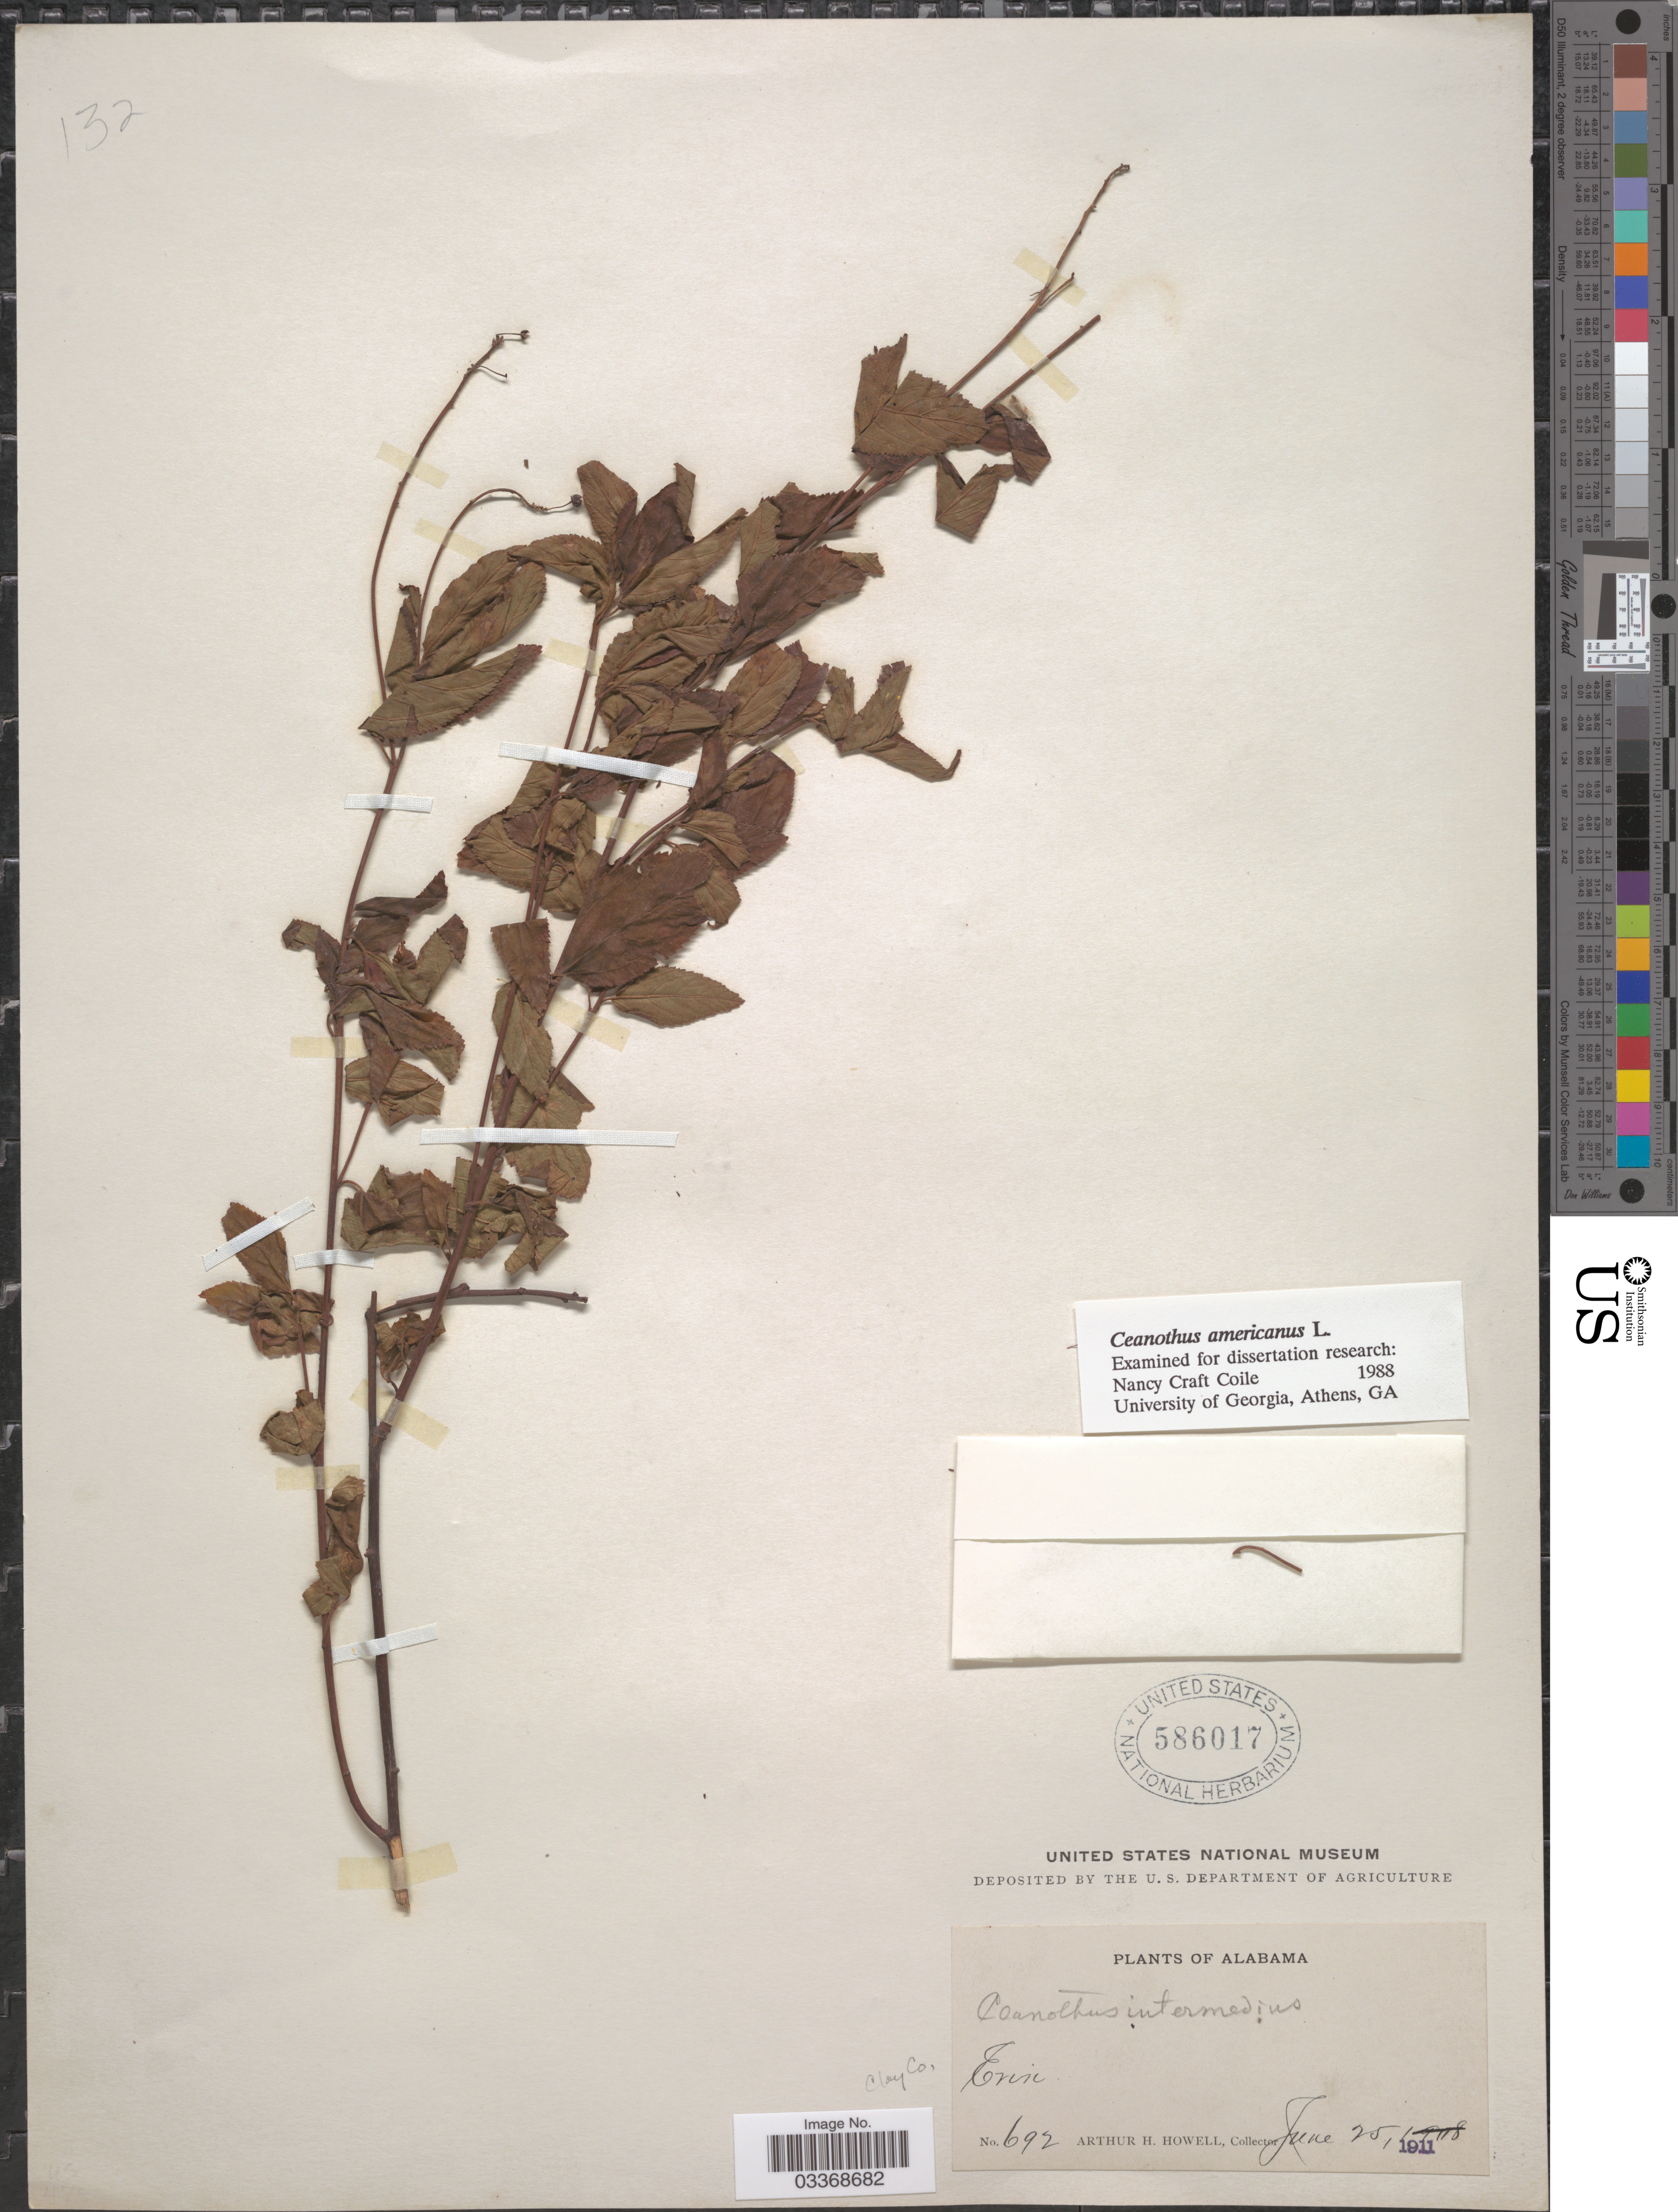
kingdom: Plantae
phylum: Tracheophyta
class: Magnoliopsida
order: Rosales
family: Rhamnaceae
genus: Ceanothus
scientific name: Ceanothus americanus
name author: L.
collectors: A. Howell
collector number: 692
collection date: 1911-06-25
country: United States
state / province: Alabama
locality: Clay Co., Erin.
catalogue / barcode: US 586017